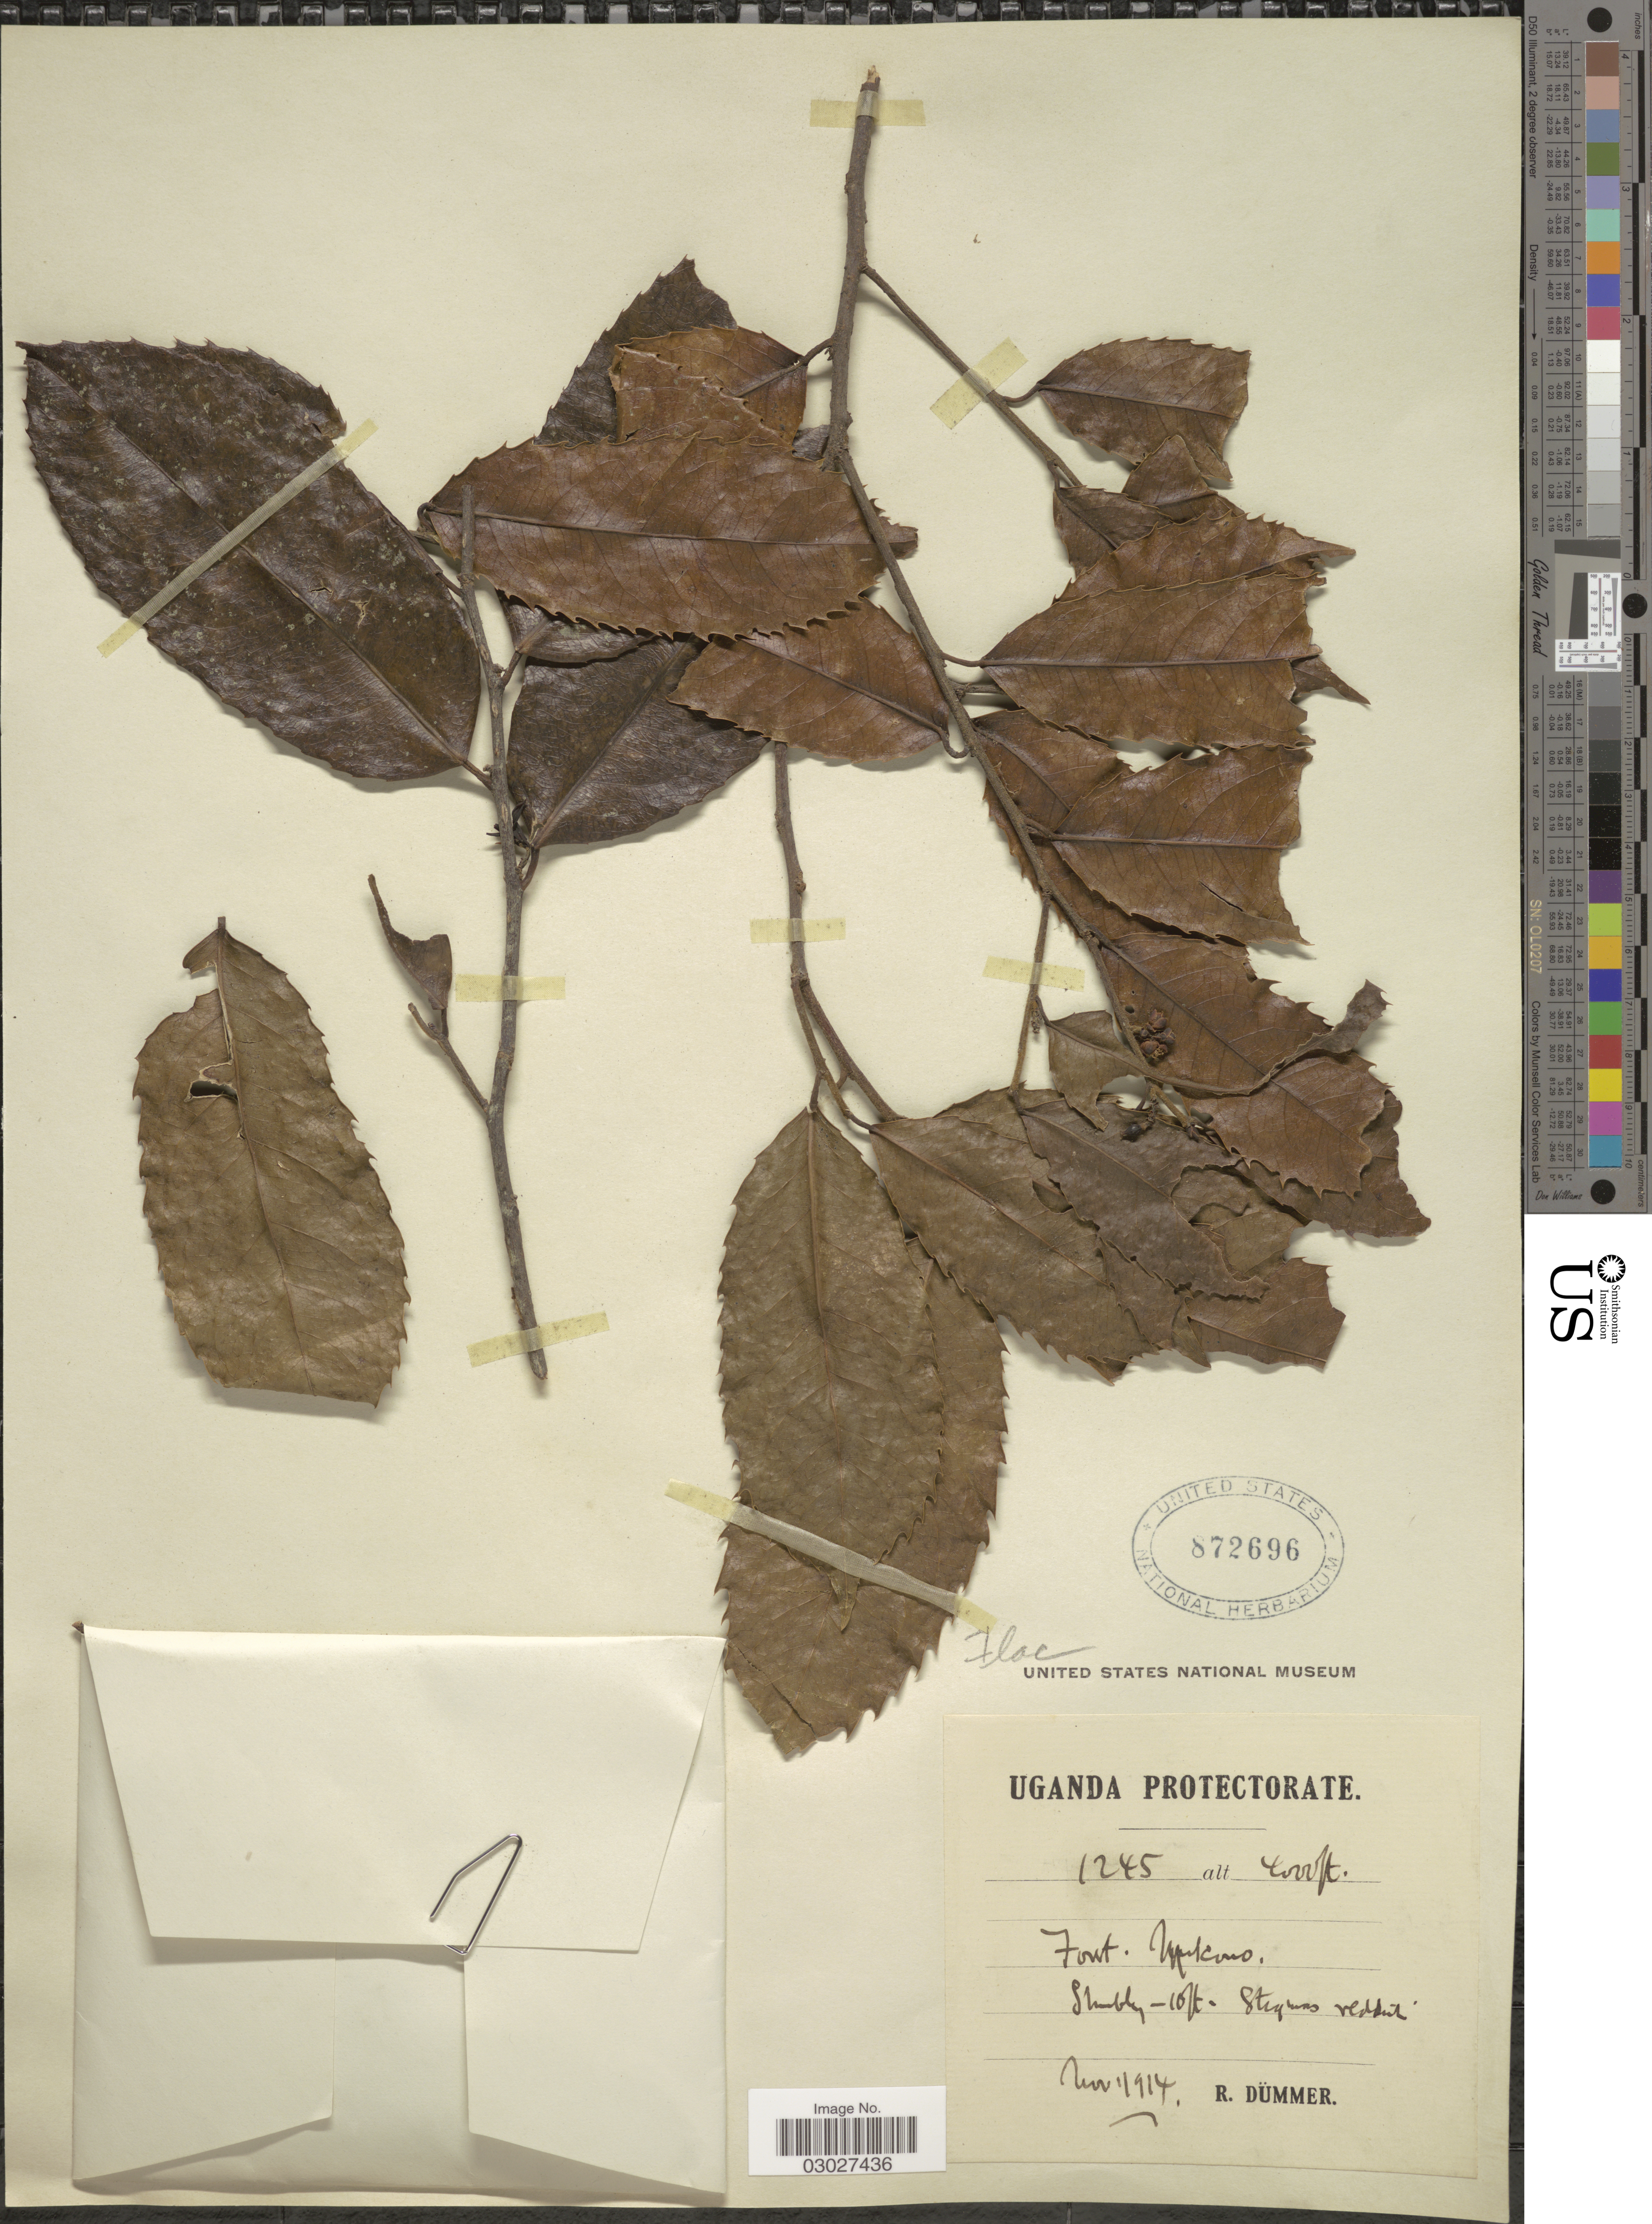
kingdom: Plantae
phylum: Tracheophyta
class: Magnoliopsida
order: Malpighiales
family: Achariaceae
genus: Rawsonia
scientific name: Rawsonia lucida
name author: Harv. & Sond.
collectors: R. A. Dümmer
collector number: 1245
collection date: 1914-11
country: Uganda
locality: Uganda Protectorate. Fort [illegible text].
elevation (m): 1219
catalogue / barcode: US 872696